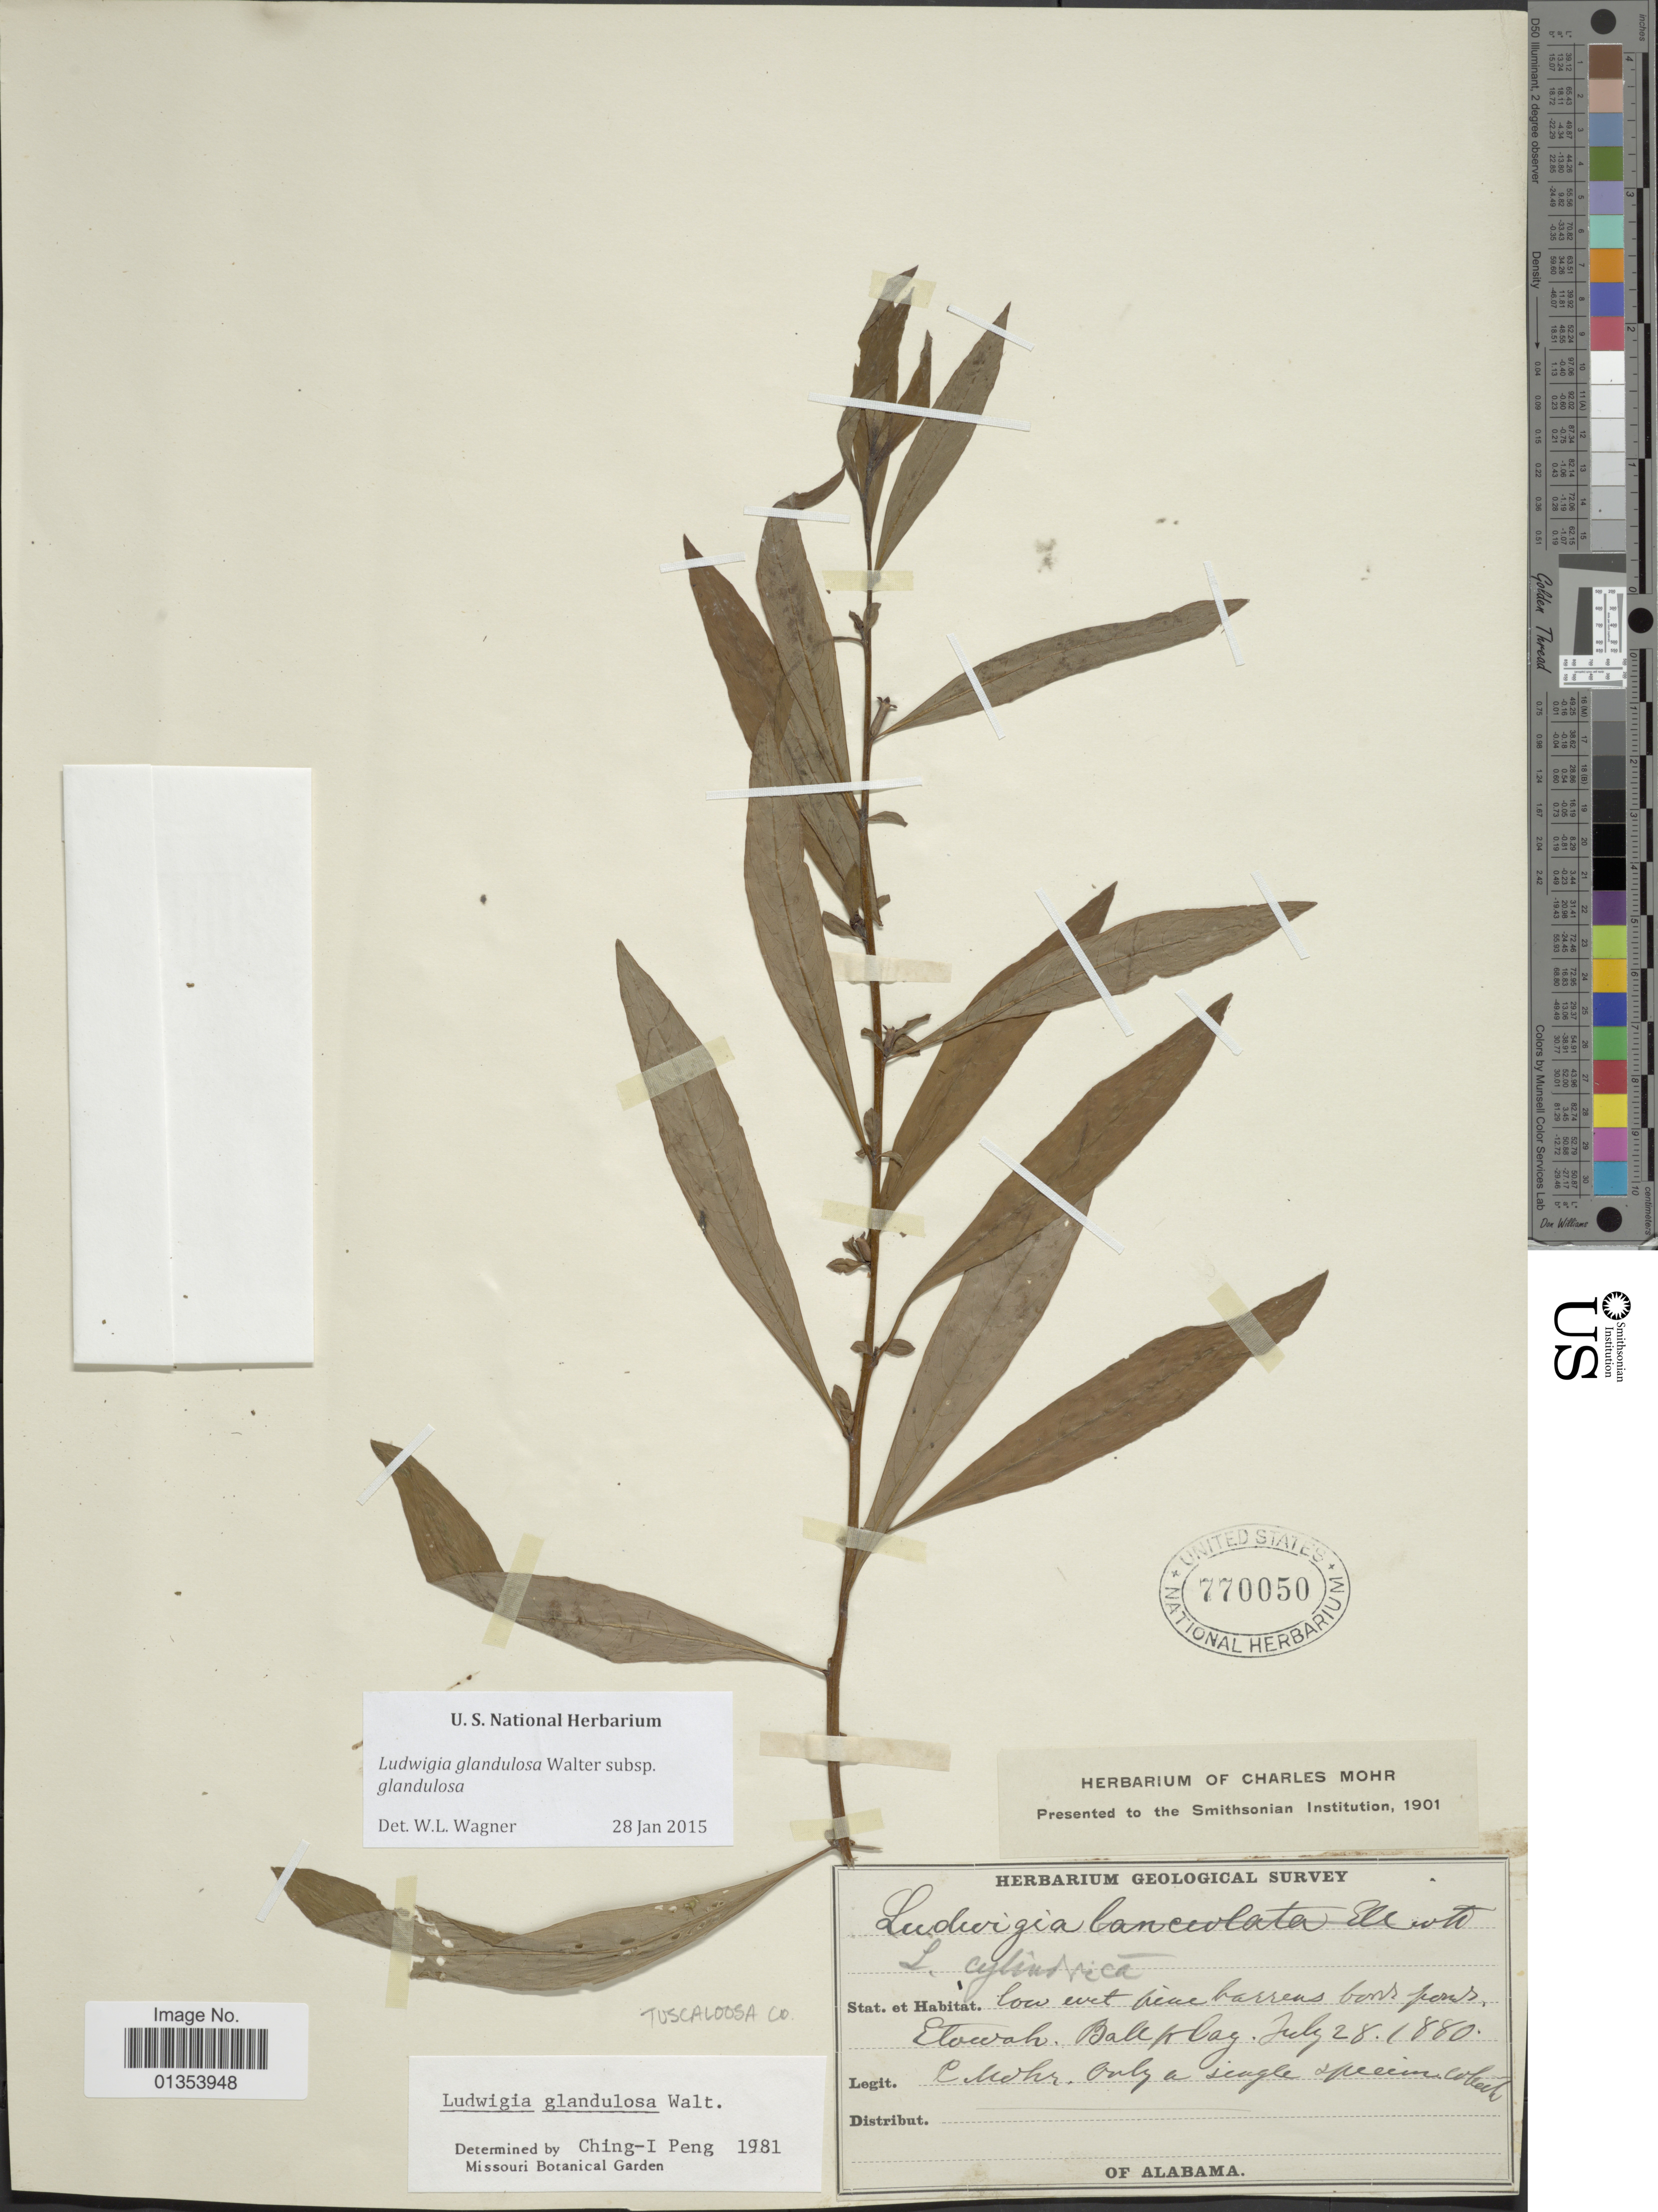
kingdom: Plantae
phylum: Tracheophyta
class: Magnoliopsida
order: Myrtales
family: Onagraceae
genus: Ludwigia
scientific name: Ludwigia glandulosa subsp. glandulosa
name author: Walter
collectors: C. T. Mohr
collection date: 1880-07-28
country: United States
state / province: Alabama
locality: Etowah Ballplay.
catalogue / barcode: US 770050